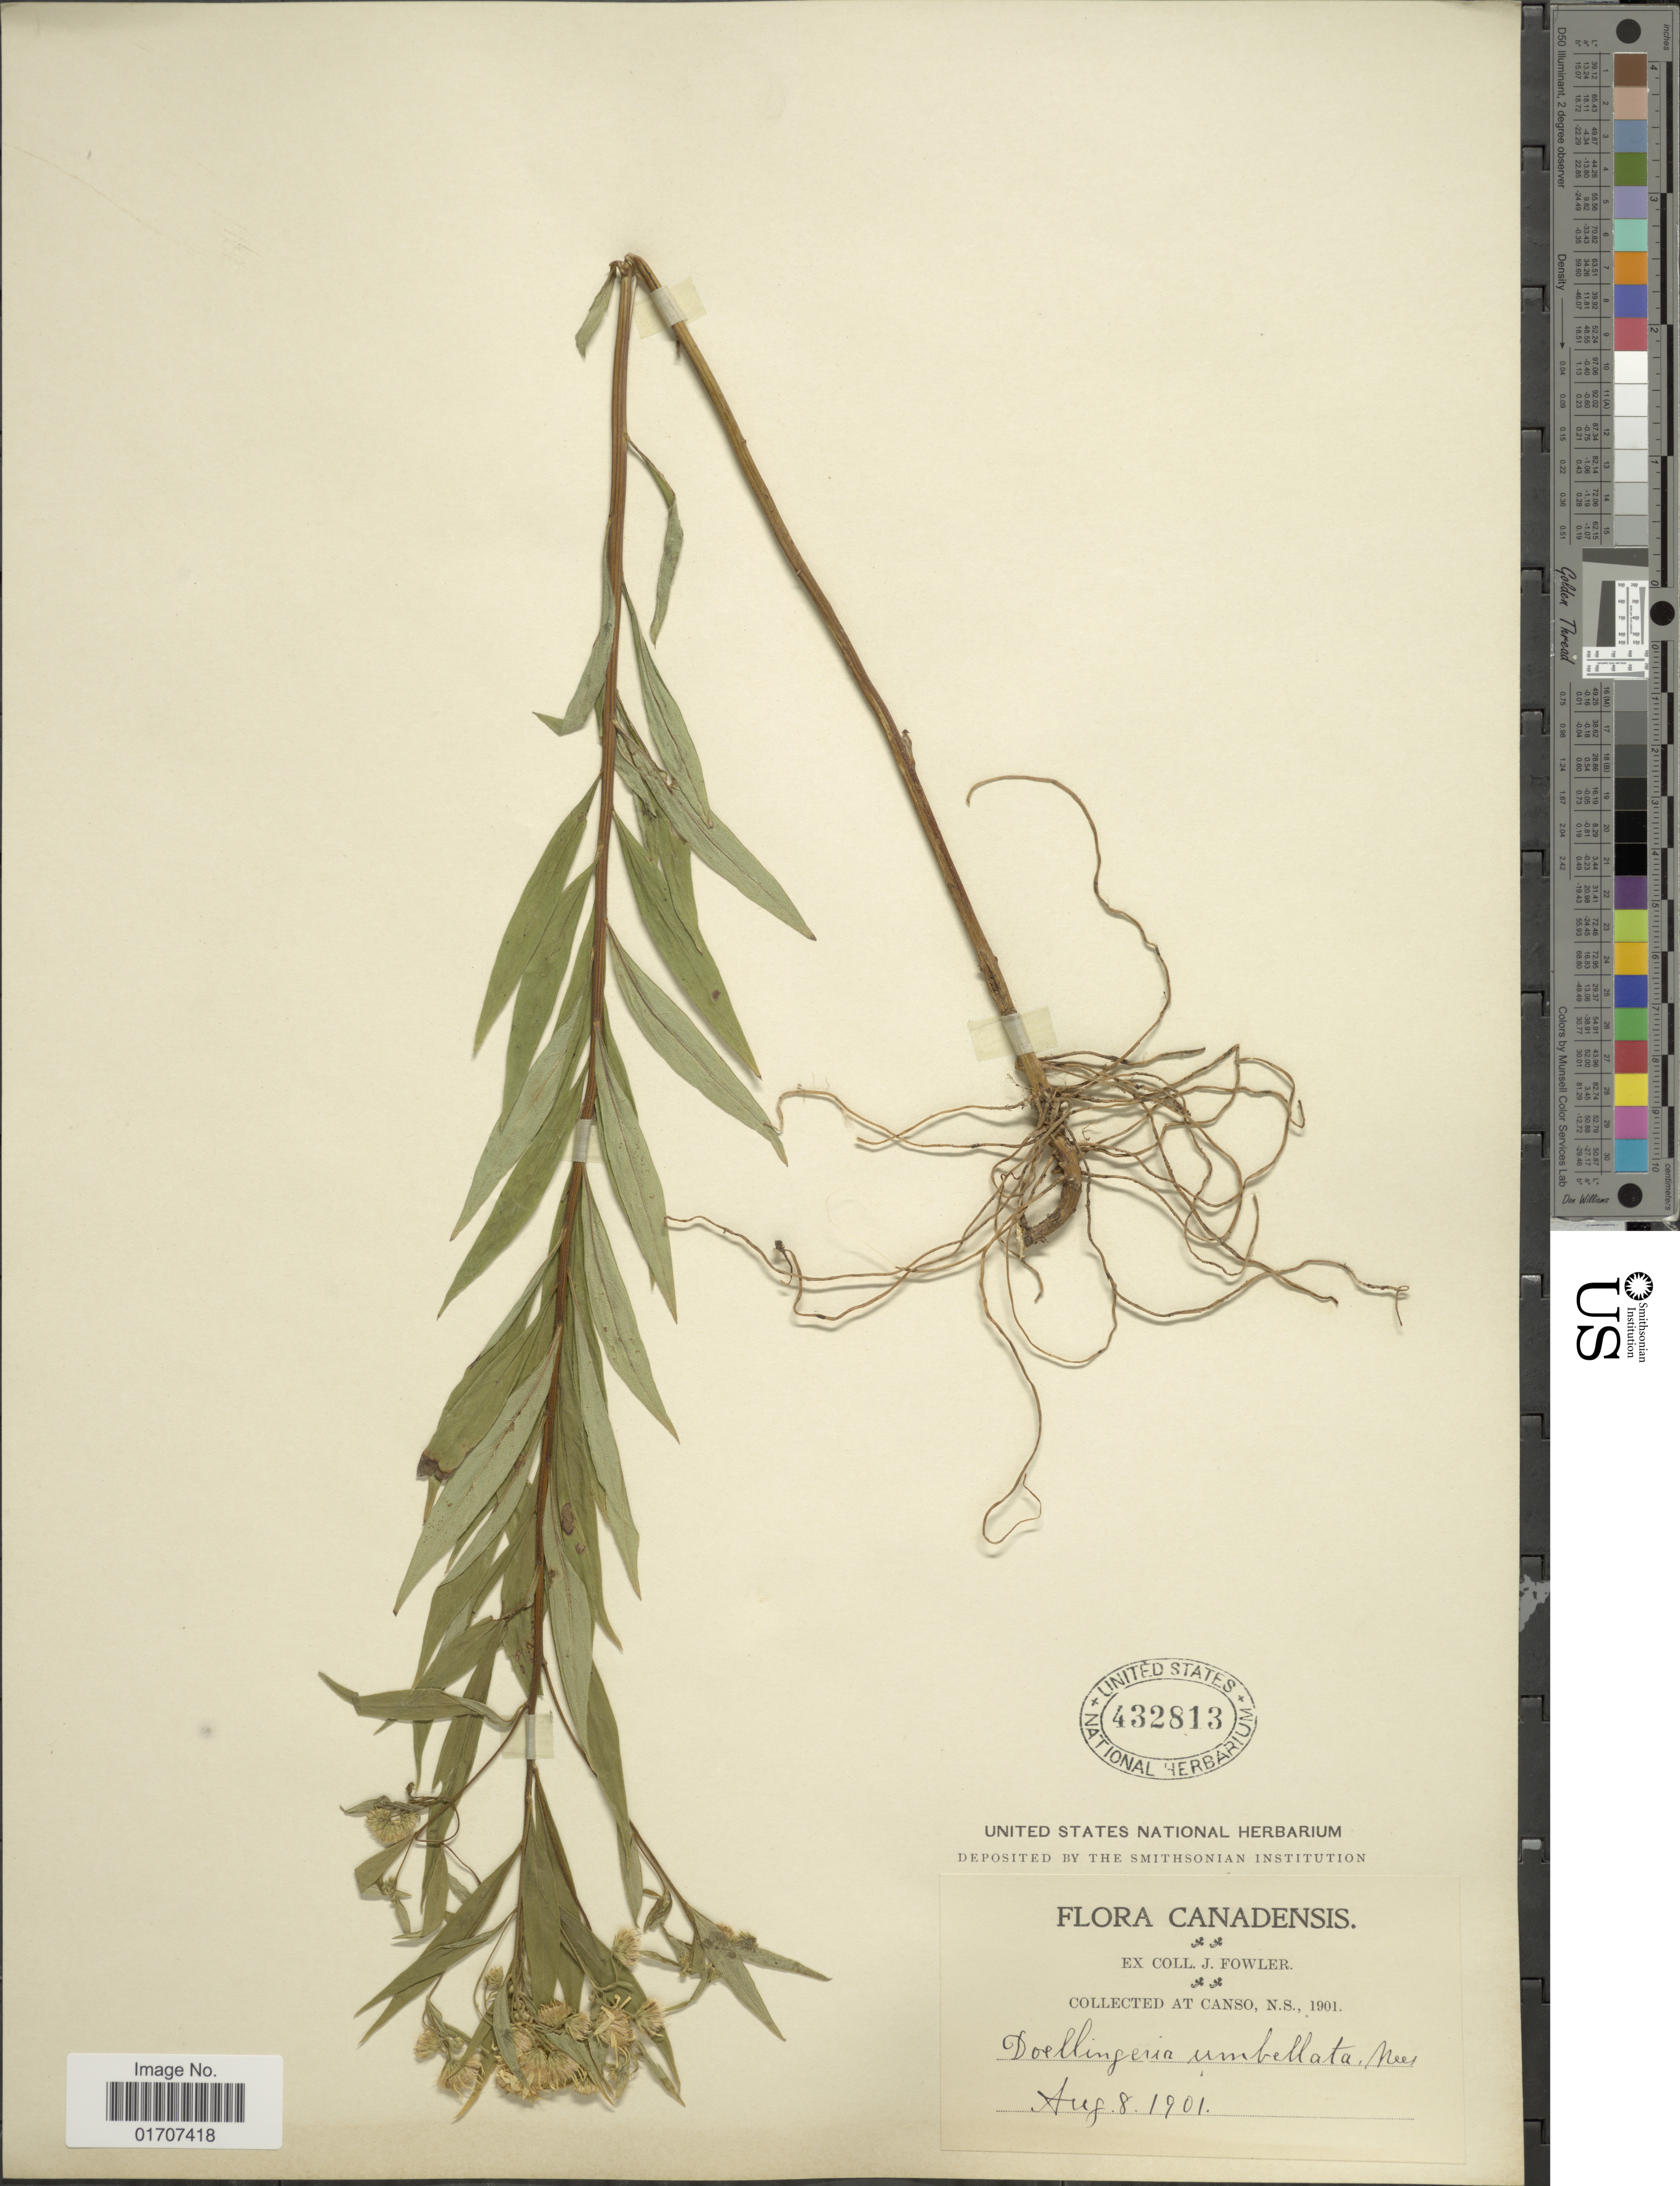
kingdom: Plantae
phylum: Tracheophyta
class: Magnoliopsida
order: Asterales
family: Asteraceae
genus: Doellingeria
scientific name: Doellingeria umbellata var. umbellata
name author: Nees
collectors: J. P. Fowler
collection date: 1901-08-08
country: Canada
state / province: Nova Scotia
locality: Canso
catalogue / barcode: US 432813